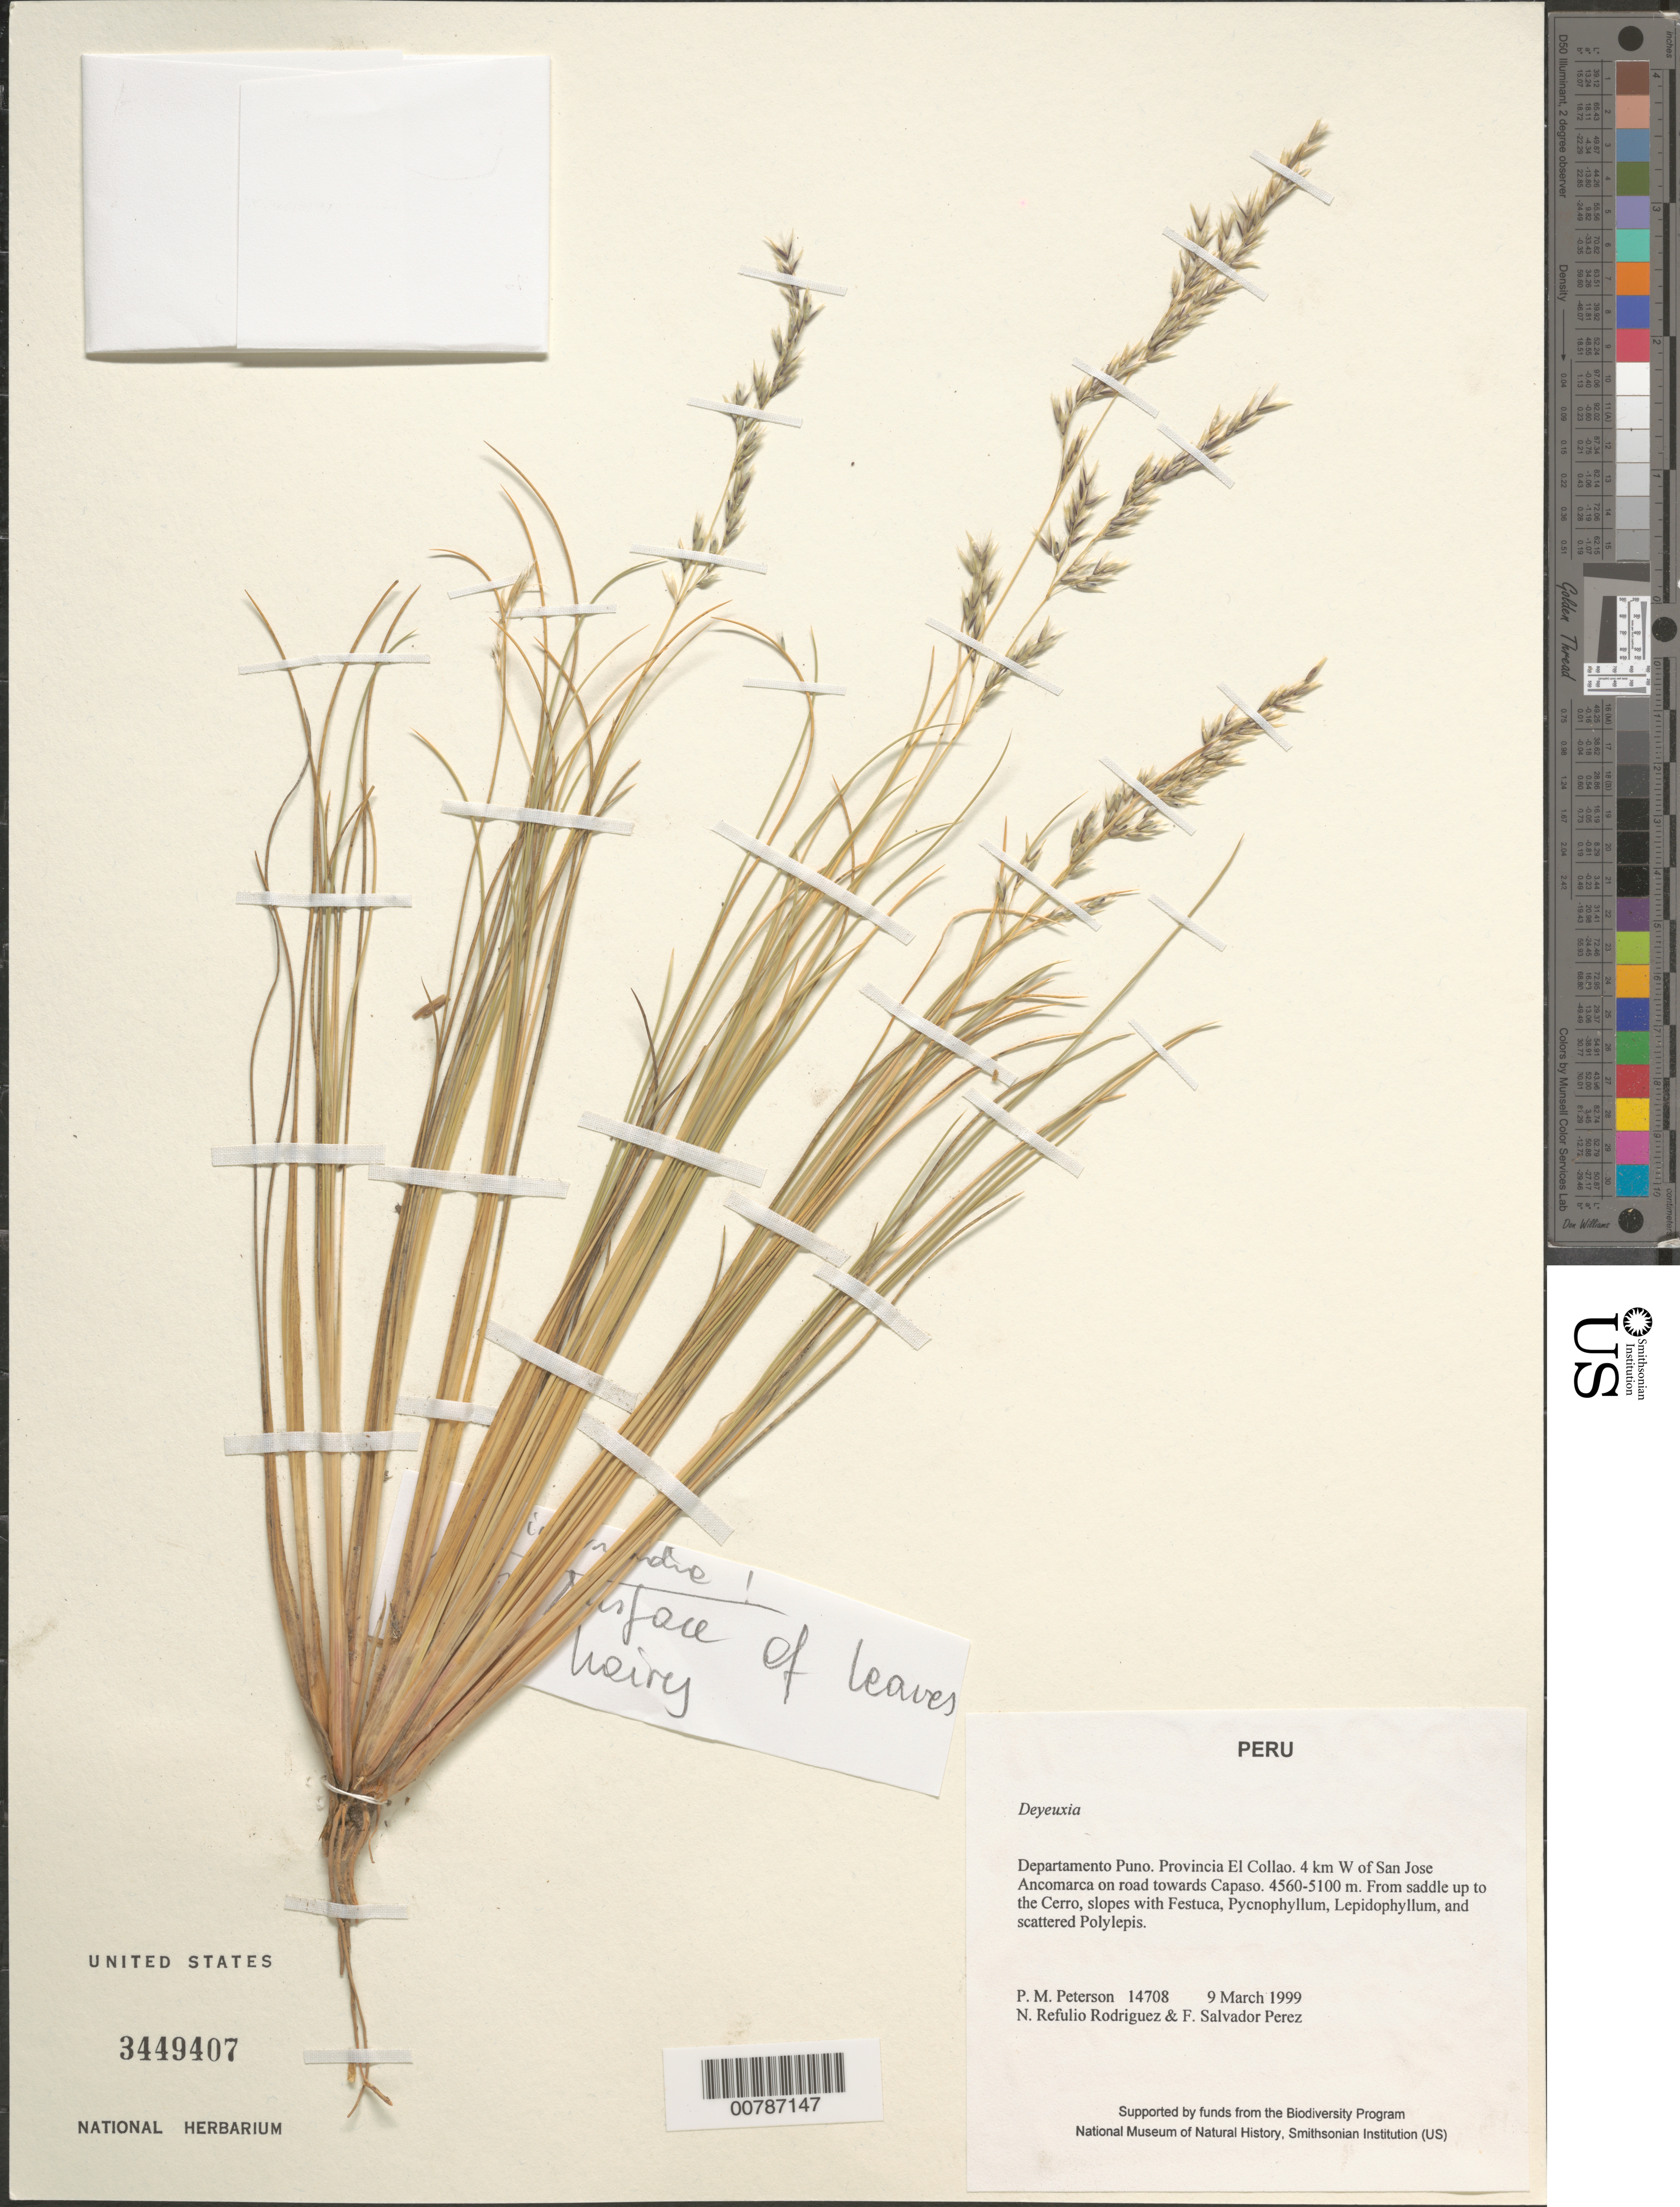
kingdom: Plantae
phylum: Tracheophyta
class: Liliopsida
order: Poales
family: Poaceae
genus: Calamagrostis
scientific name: Calamagrostis sp.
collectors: P. M. Peterson, N. Refulio-Rodríguez & F. Salvador Perez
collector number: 14708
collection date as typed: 09 Mar 1999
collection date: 1999-03-09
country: Peru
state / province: Puno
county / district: El Collao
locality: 4 km W of San Jose Ancomarca on road towards Capaso.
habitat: From saddle up to the Cerro, slopes with Festuca, Pycnophyllum, Lepidophyllum and scattered Polylepis.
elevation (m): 4560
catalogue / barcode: US 3449407